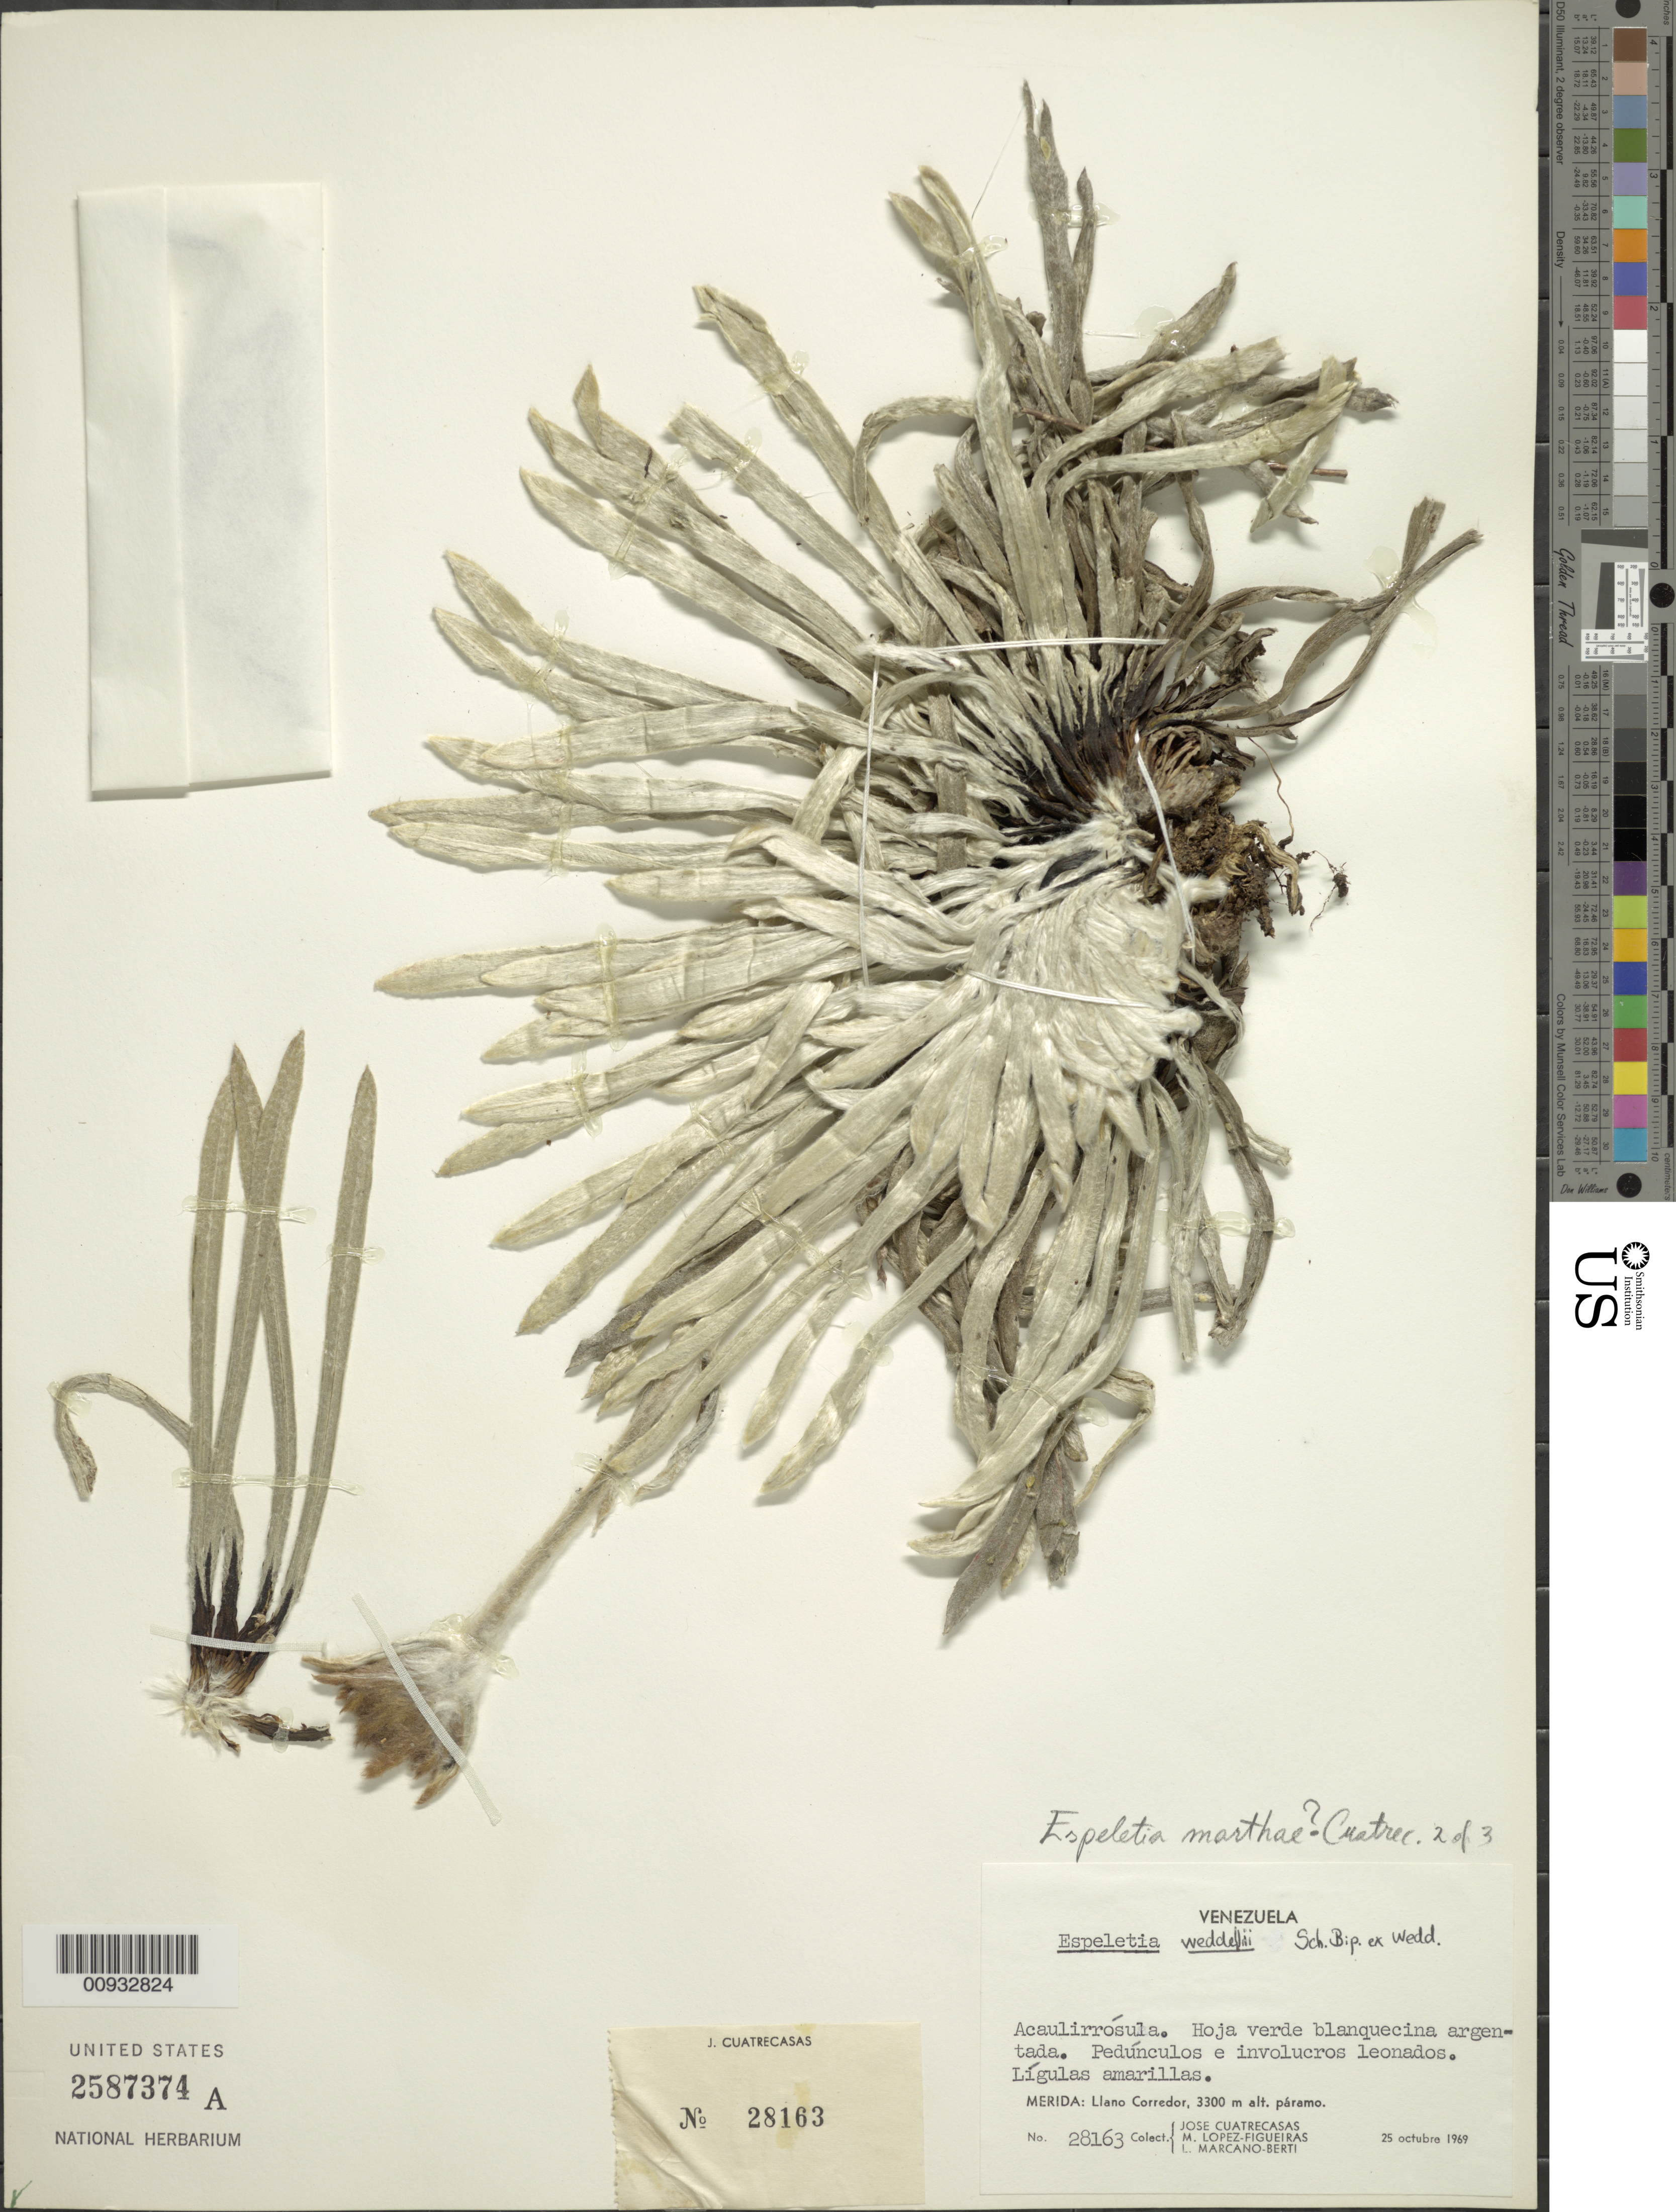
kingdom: Plantae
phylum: Tracheophyta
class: Magnoliopsida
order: Asterales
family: Asteraceae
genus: Espeletia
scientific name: Espeletia marthae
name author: Cuatrec.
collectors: J. Cuatrecasas, M. Lopéz-F. & L. Marcano-Berti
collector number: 28163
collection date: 1969-10-25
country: Venezuela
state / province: Mérida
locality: Llano Corredor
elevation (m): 3300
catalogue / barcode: US 2587374A